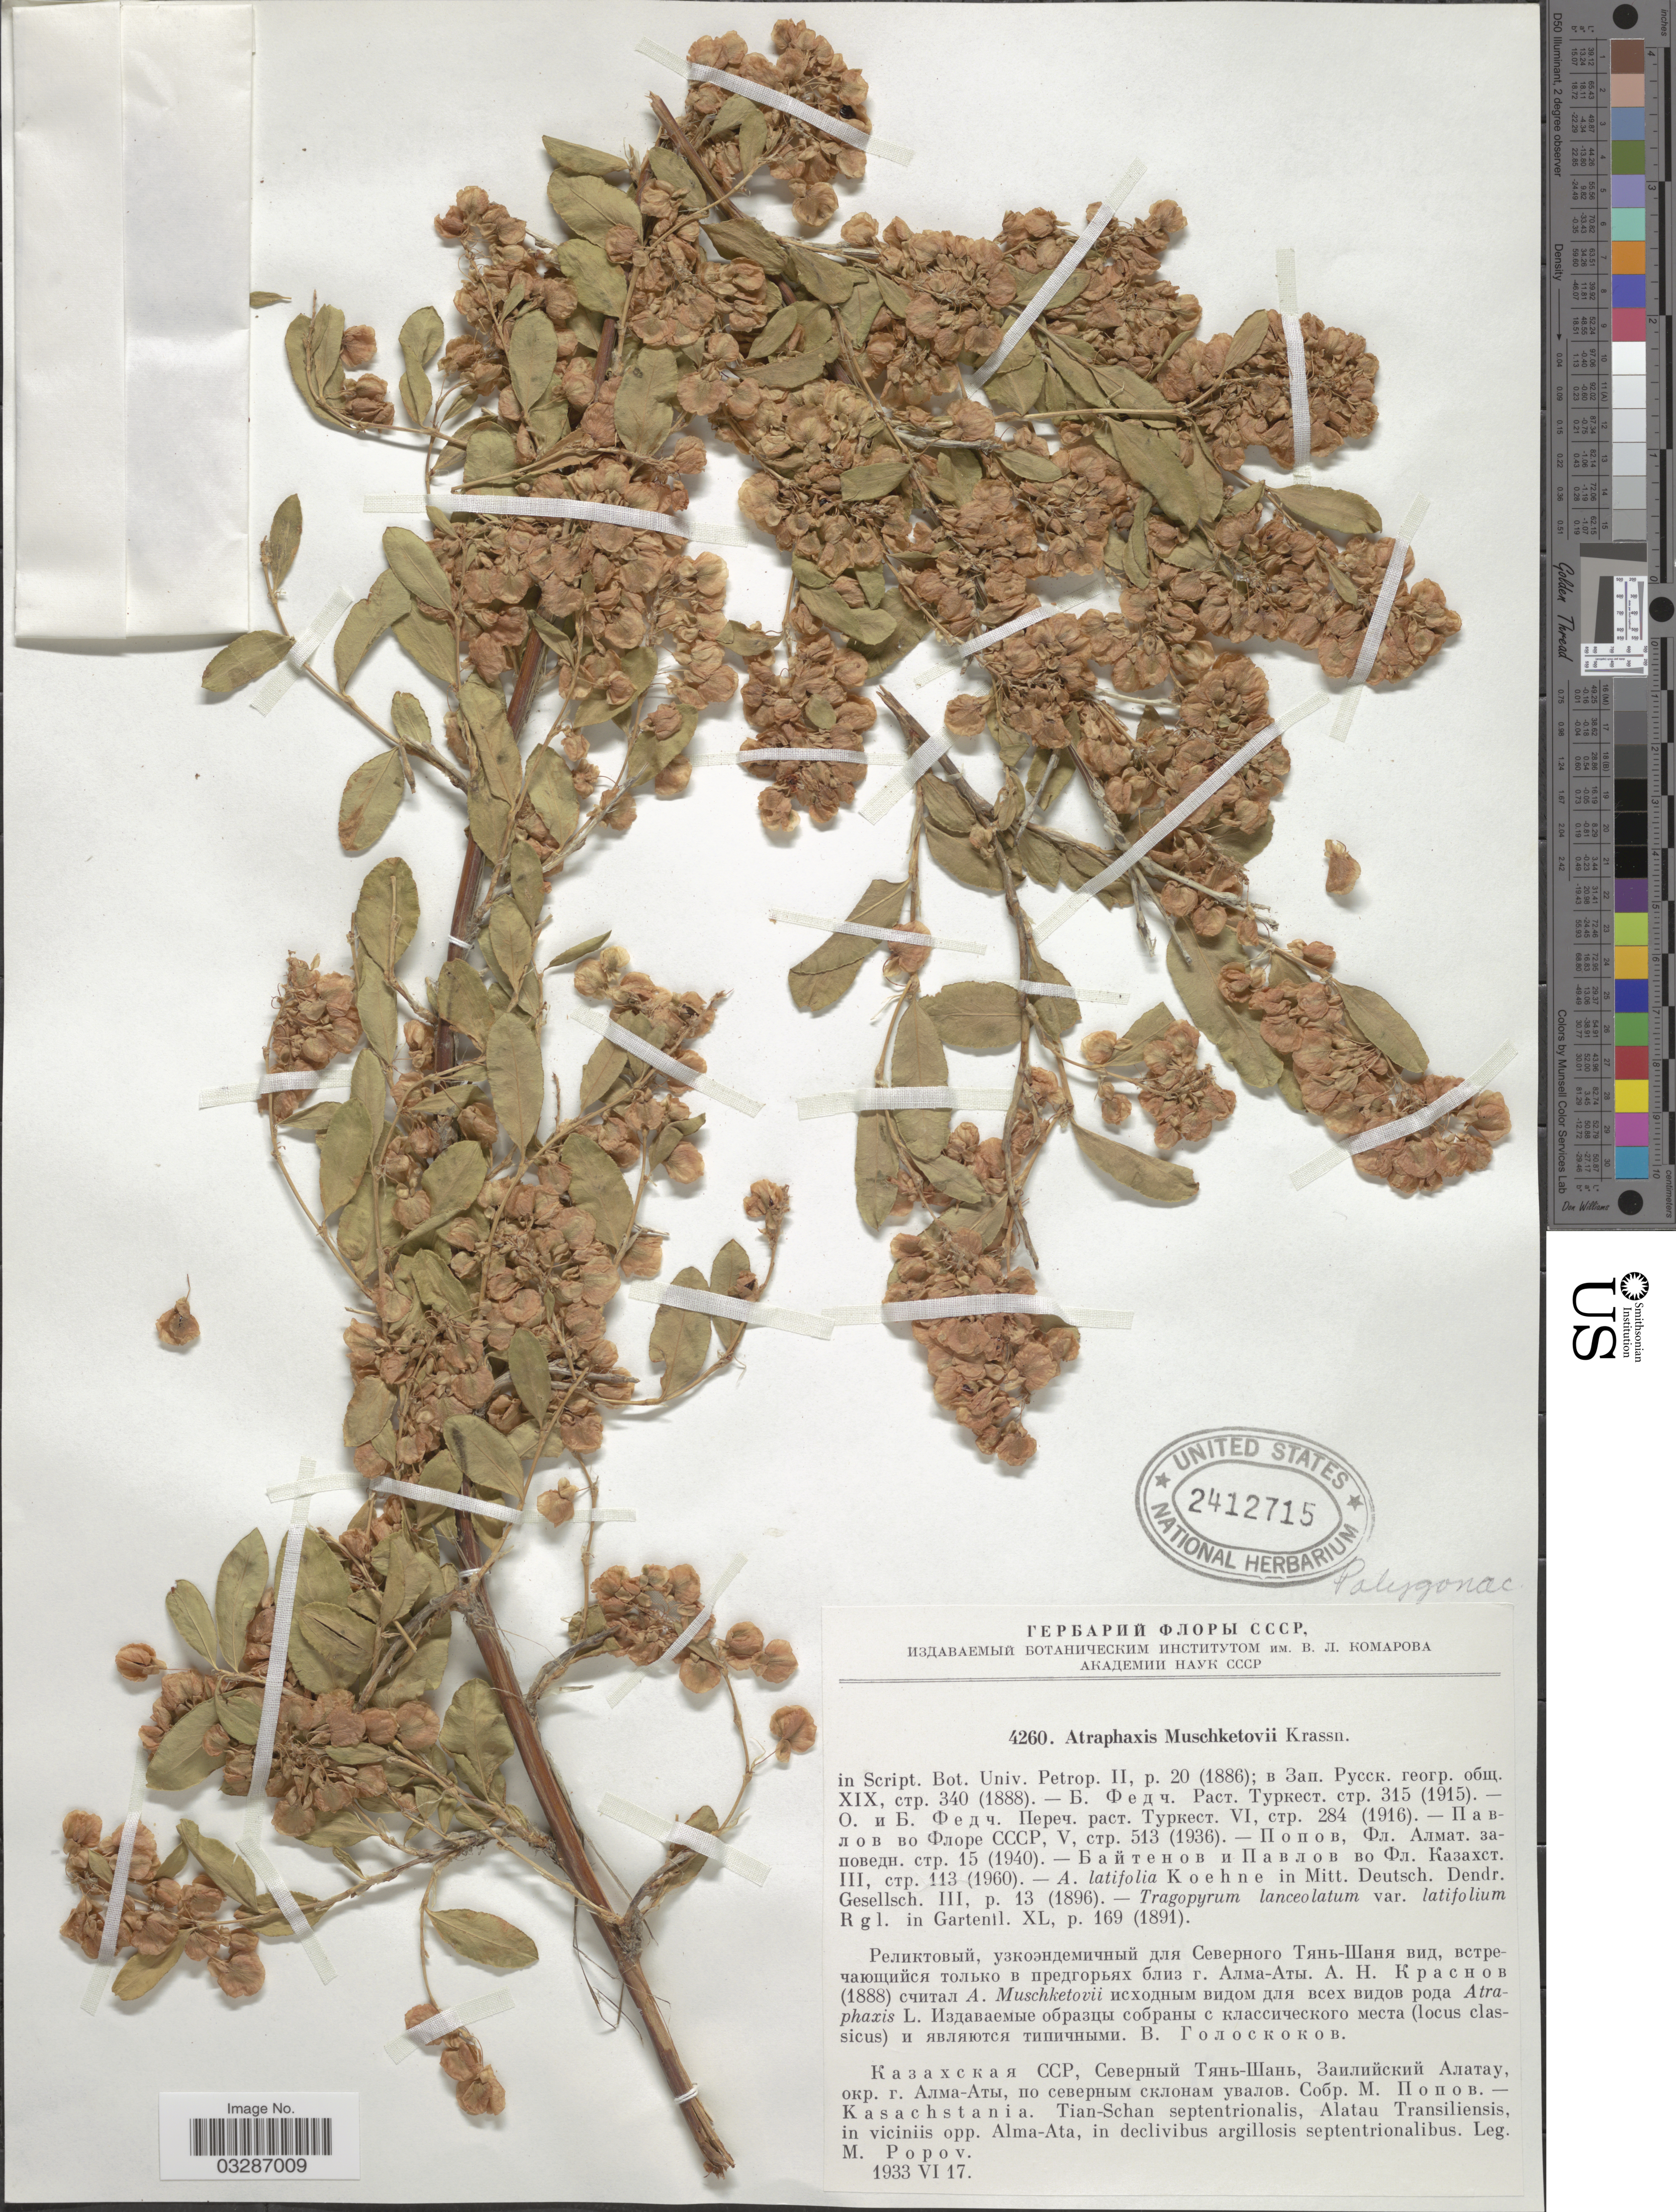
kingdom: Plantae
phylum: Tracheophyta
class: Magnoliopsida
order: Caryophyllales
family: Polygonaceae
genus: Atraphaxis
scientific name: Atraphaxis muschketowii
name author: Krasn.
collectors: M. Popov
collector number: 4260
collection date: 1933-06-17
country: Kazakhstan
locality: Kasachstania. Tian-Schan septentrionalis, Alatau Transiliensis, in viciniis opp. Alma-Ata, in declivibus argillosis septentrionalibus.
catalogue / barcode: US 2412715